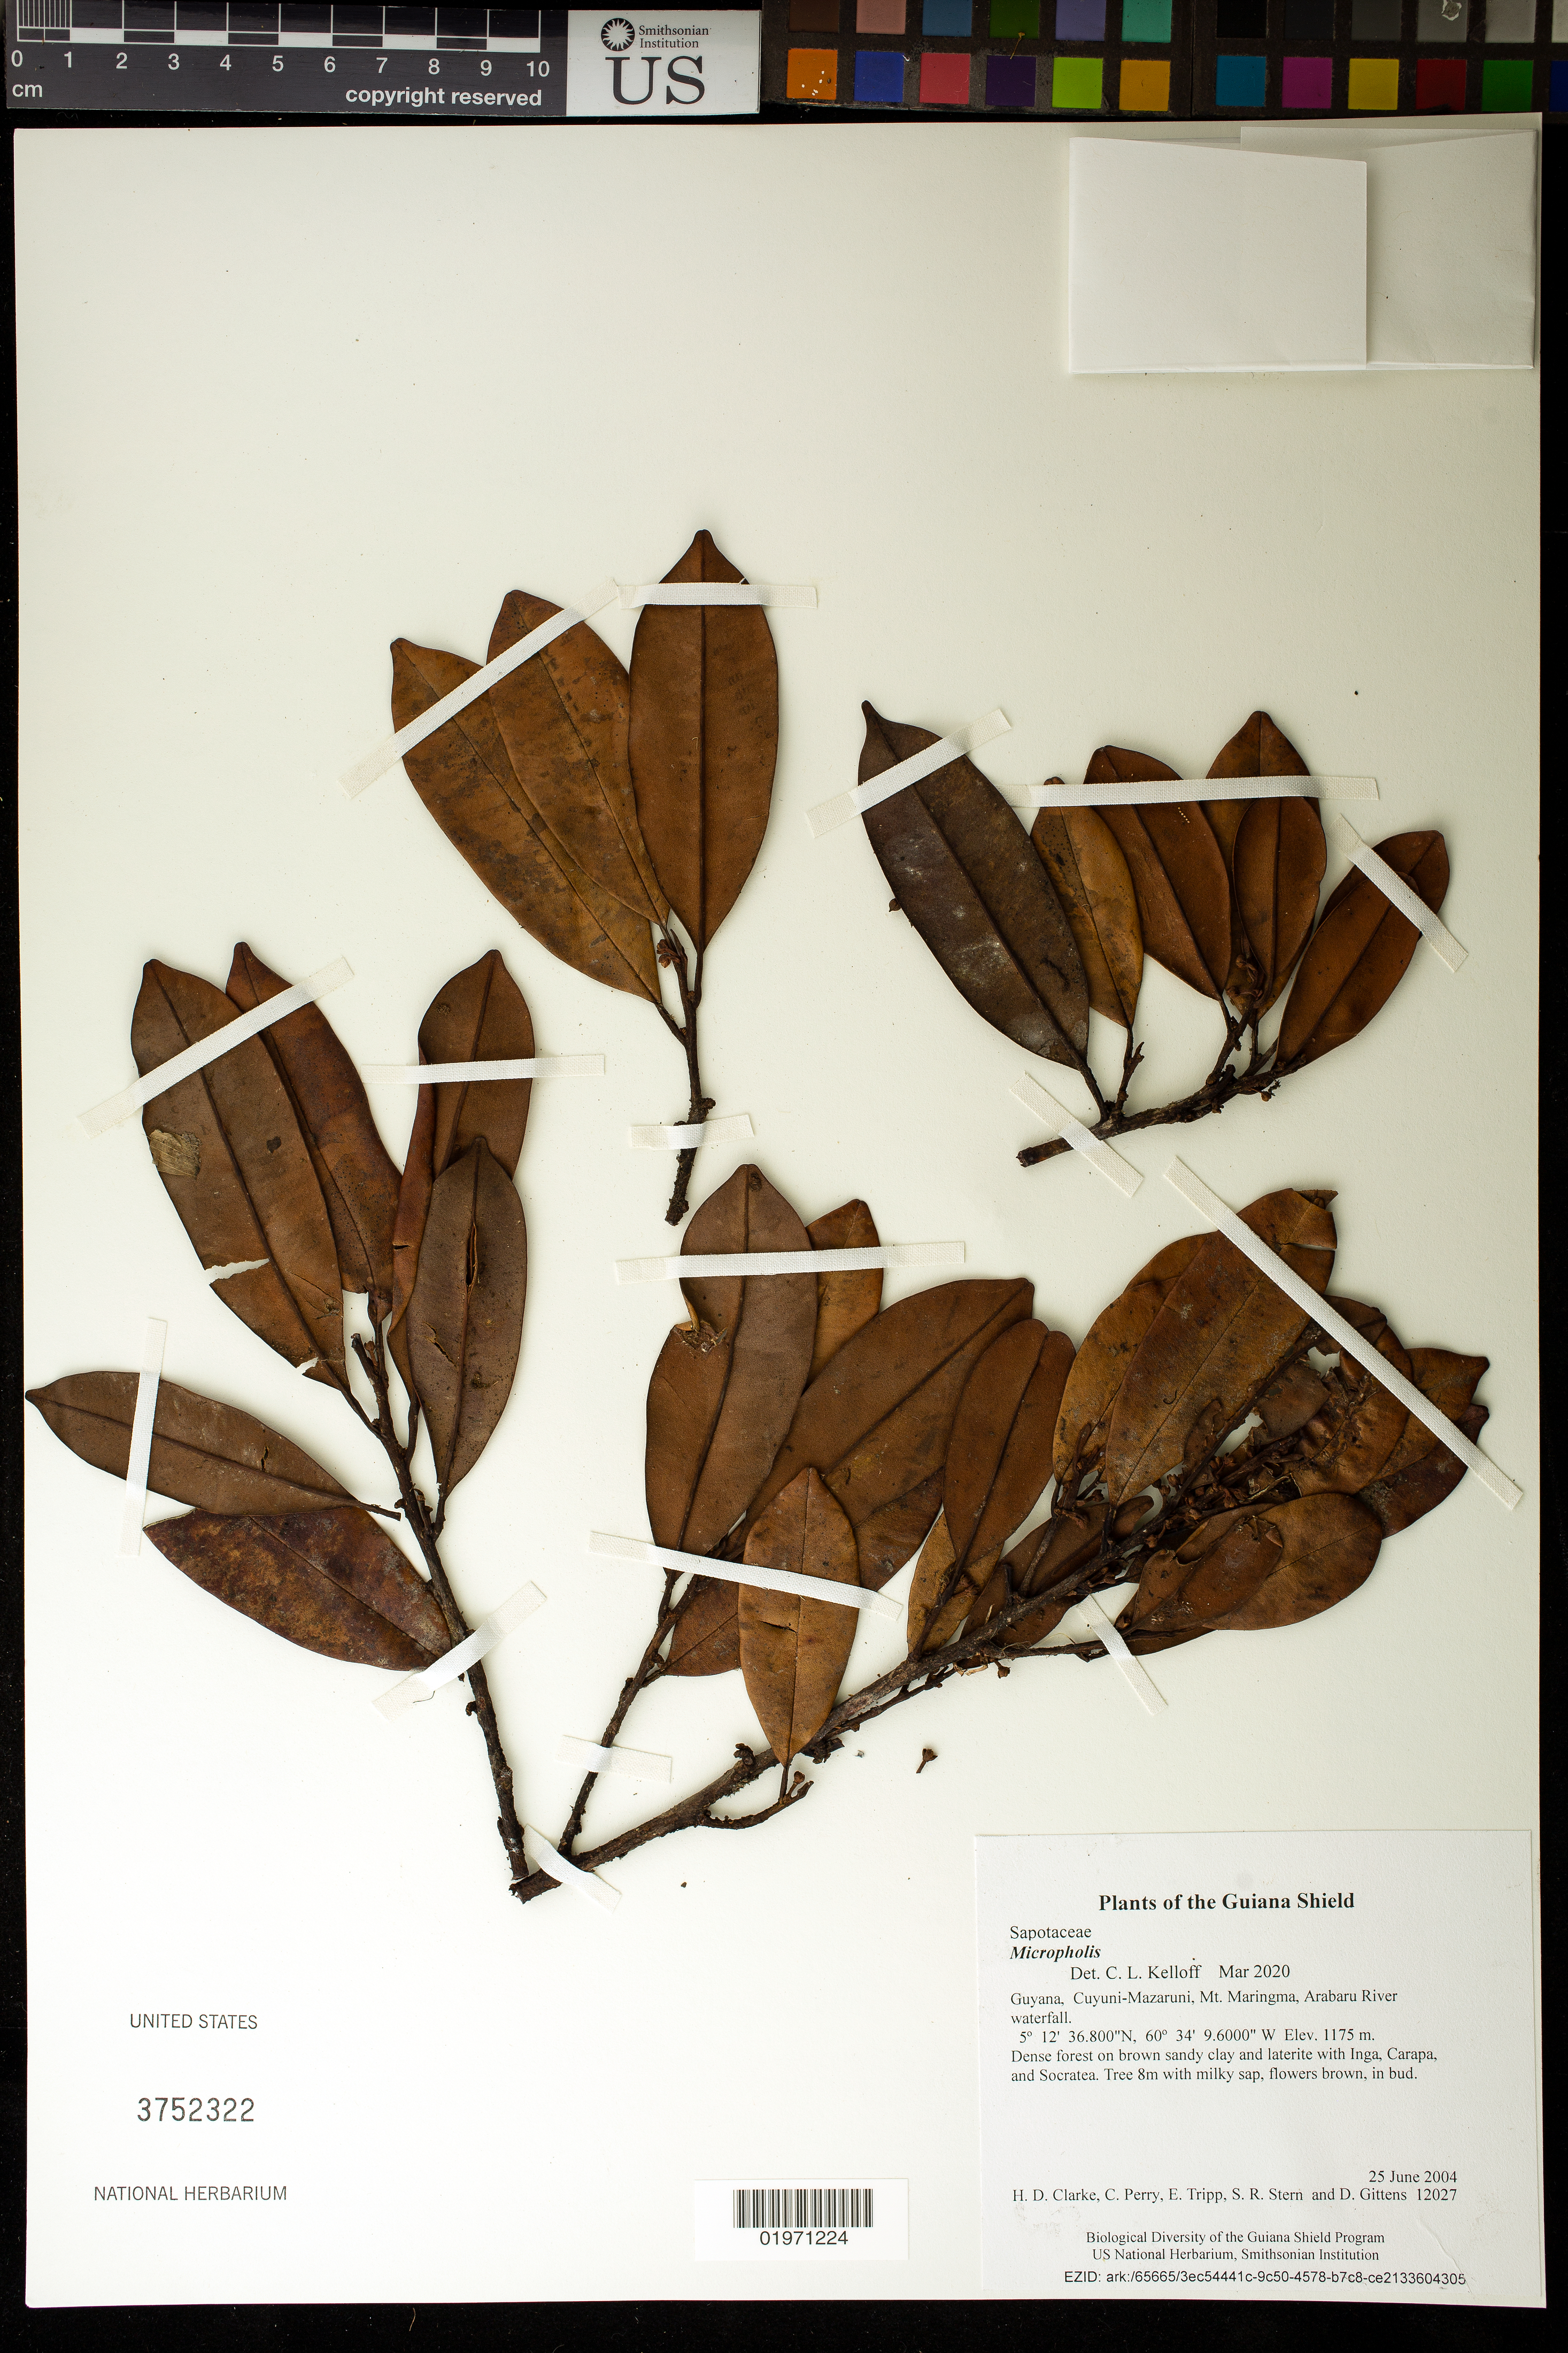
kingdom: Plantae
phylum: Tracheophyta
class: Magnoliopsida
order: Ericales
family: Sapotaceae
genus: Micropholis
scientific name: Micropholis sp.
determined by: Kelloff, C. L.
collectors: H. D. Clarke, C. Perry, E. Tripp, S. R. Stern & D. Gittens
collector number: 12027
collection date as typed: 25 June 2004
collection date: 2004-06-25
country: Guyana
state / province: Cuyuni-Mazaruni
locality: Mt. Maringma, Arabaru River waterfall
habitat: Dense forest on brown sandy clay and laterite with Inga, Carapa, and Socratea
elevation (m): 1175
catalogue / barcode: US 3752322